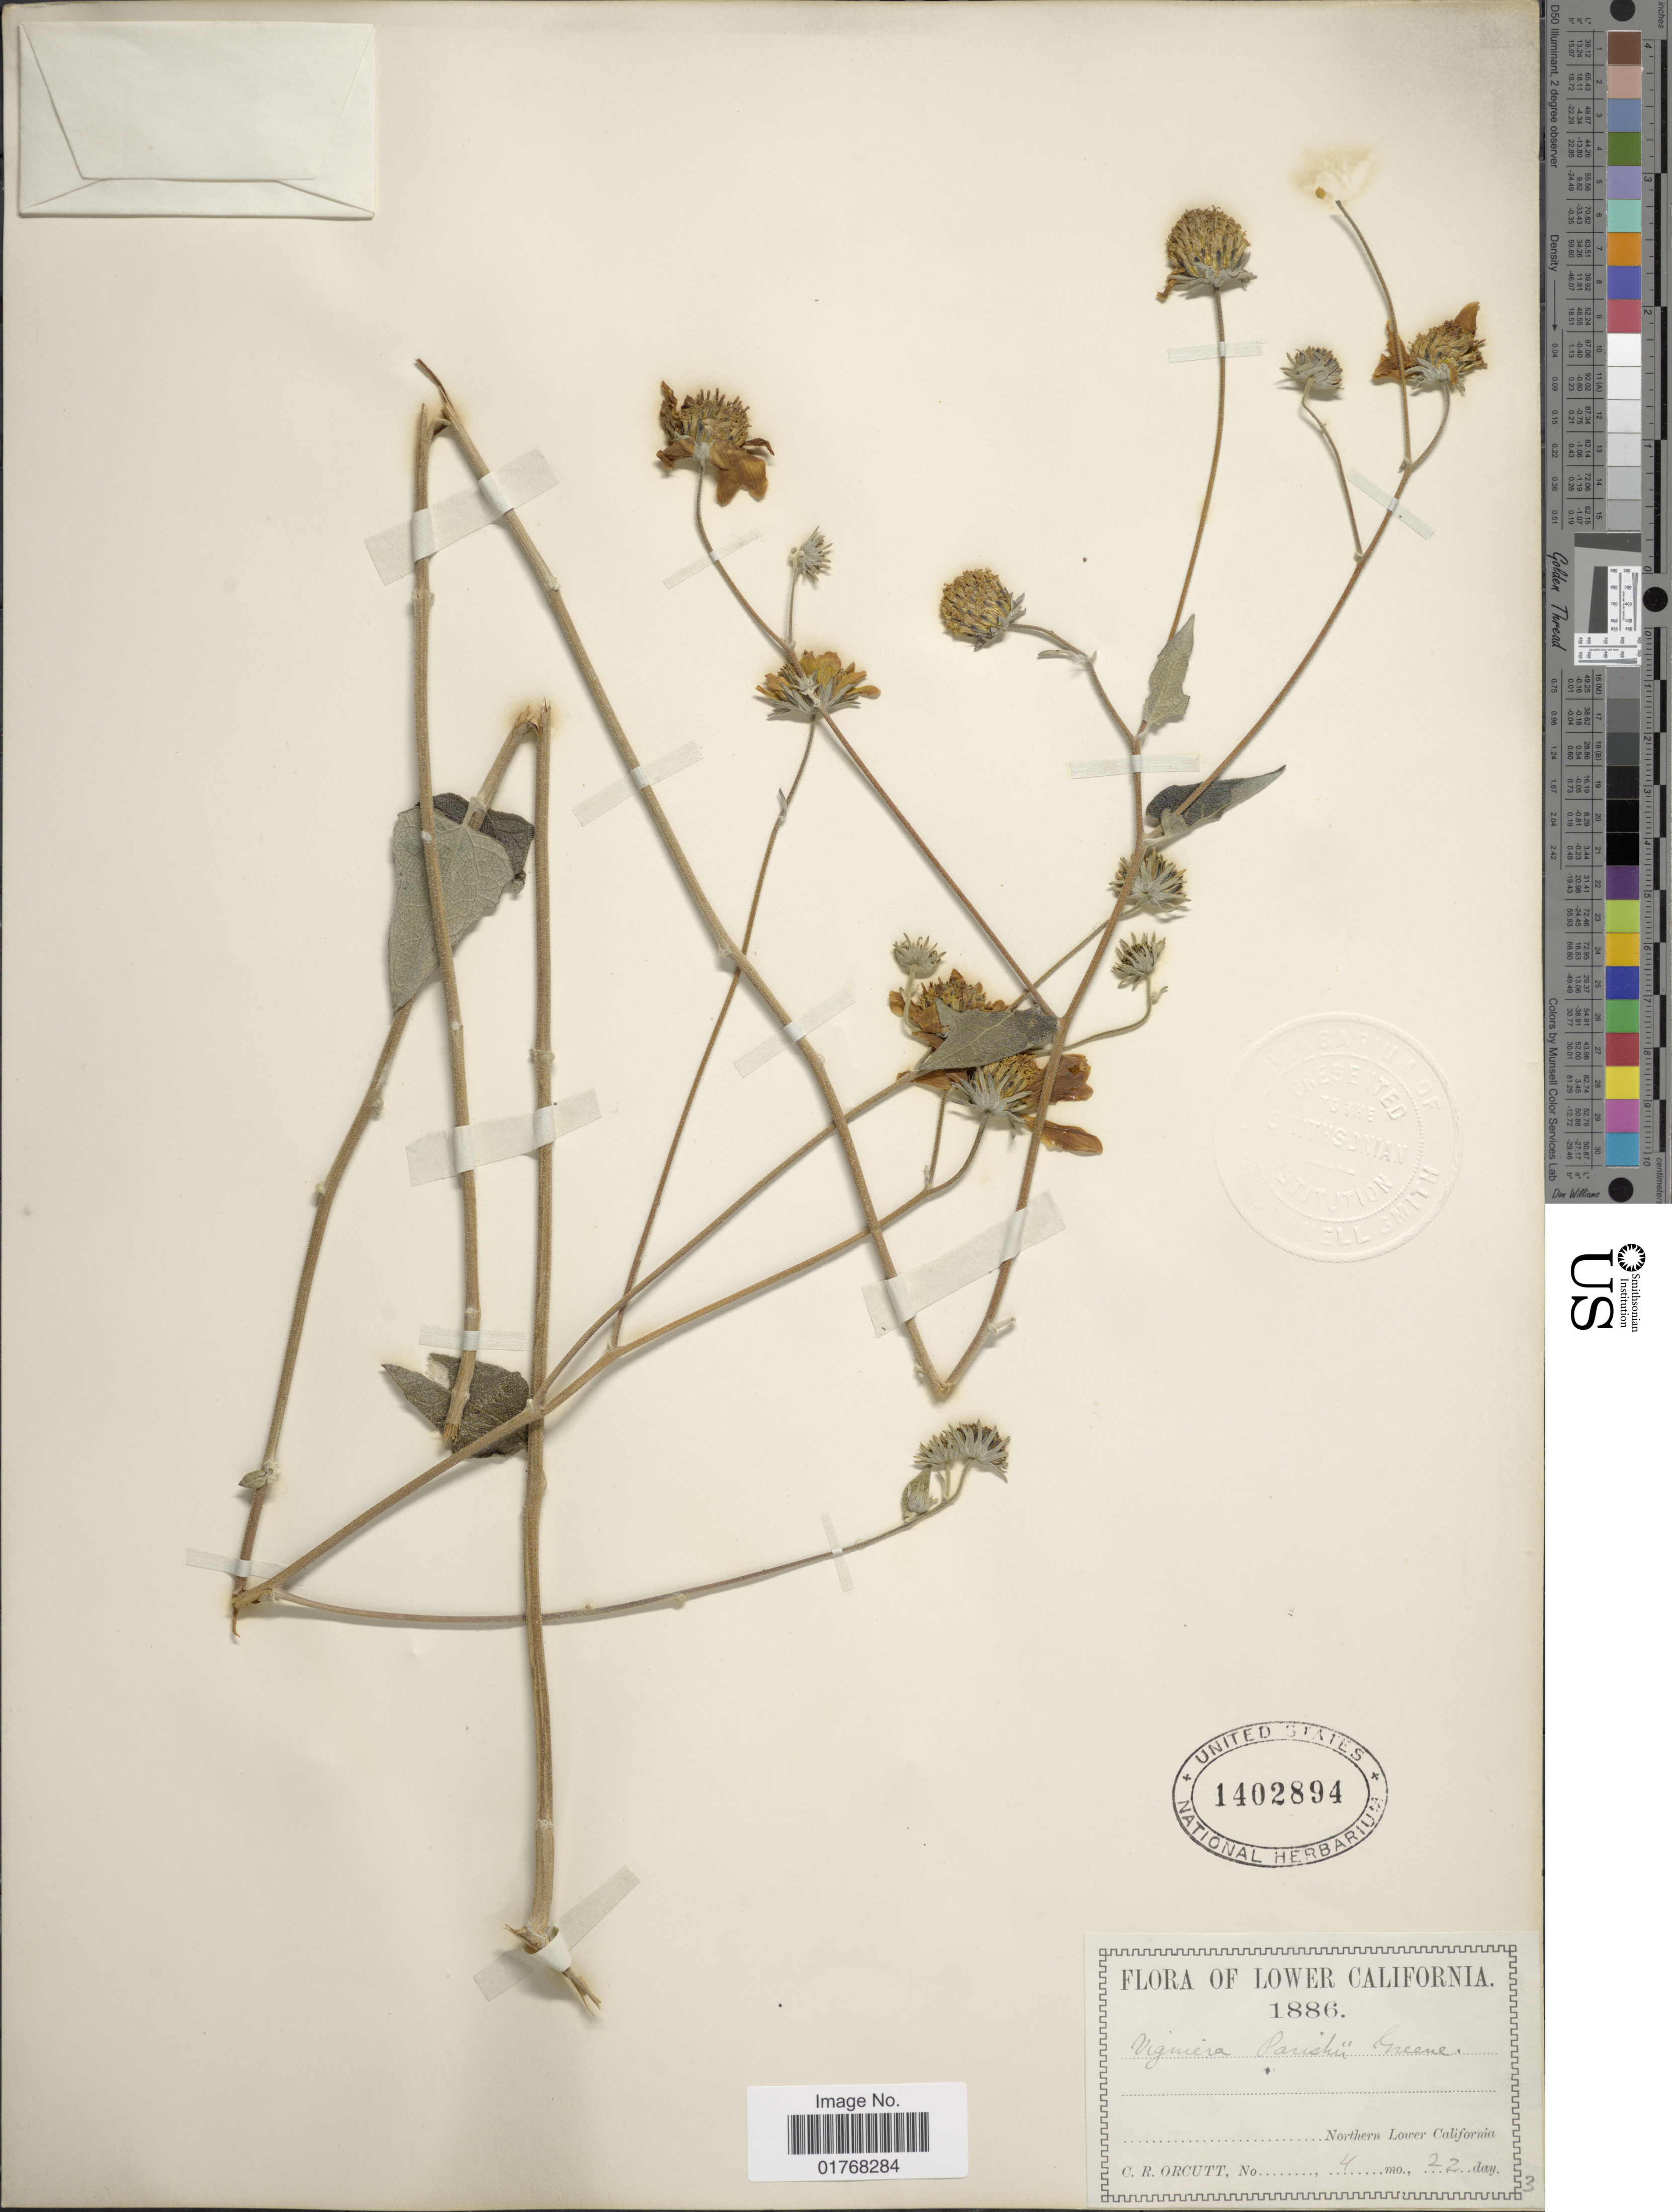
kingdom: Plantae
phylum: Tracheophyta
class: Magnoliopsida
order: Asterales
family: Asteraceae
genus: Viguiera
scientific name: Viguiera parishii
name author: Greene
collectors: C. R. Orcutt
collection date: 1886-04-22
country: Mexico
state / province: Baja California Sur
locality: Lower California, Northern Lower California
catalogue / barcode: US 1402894